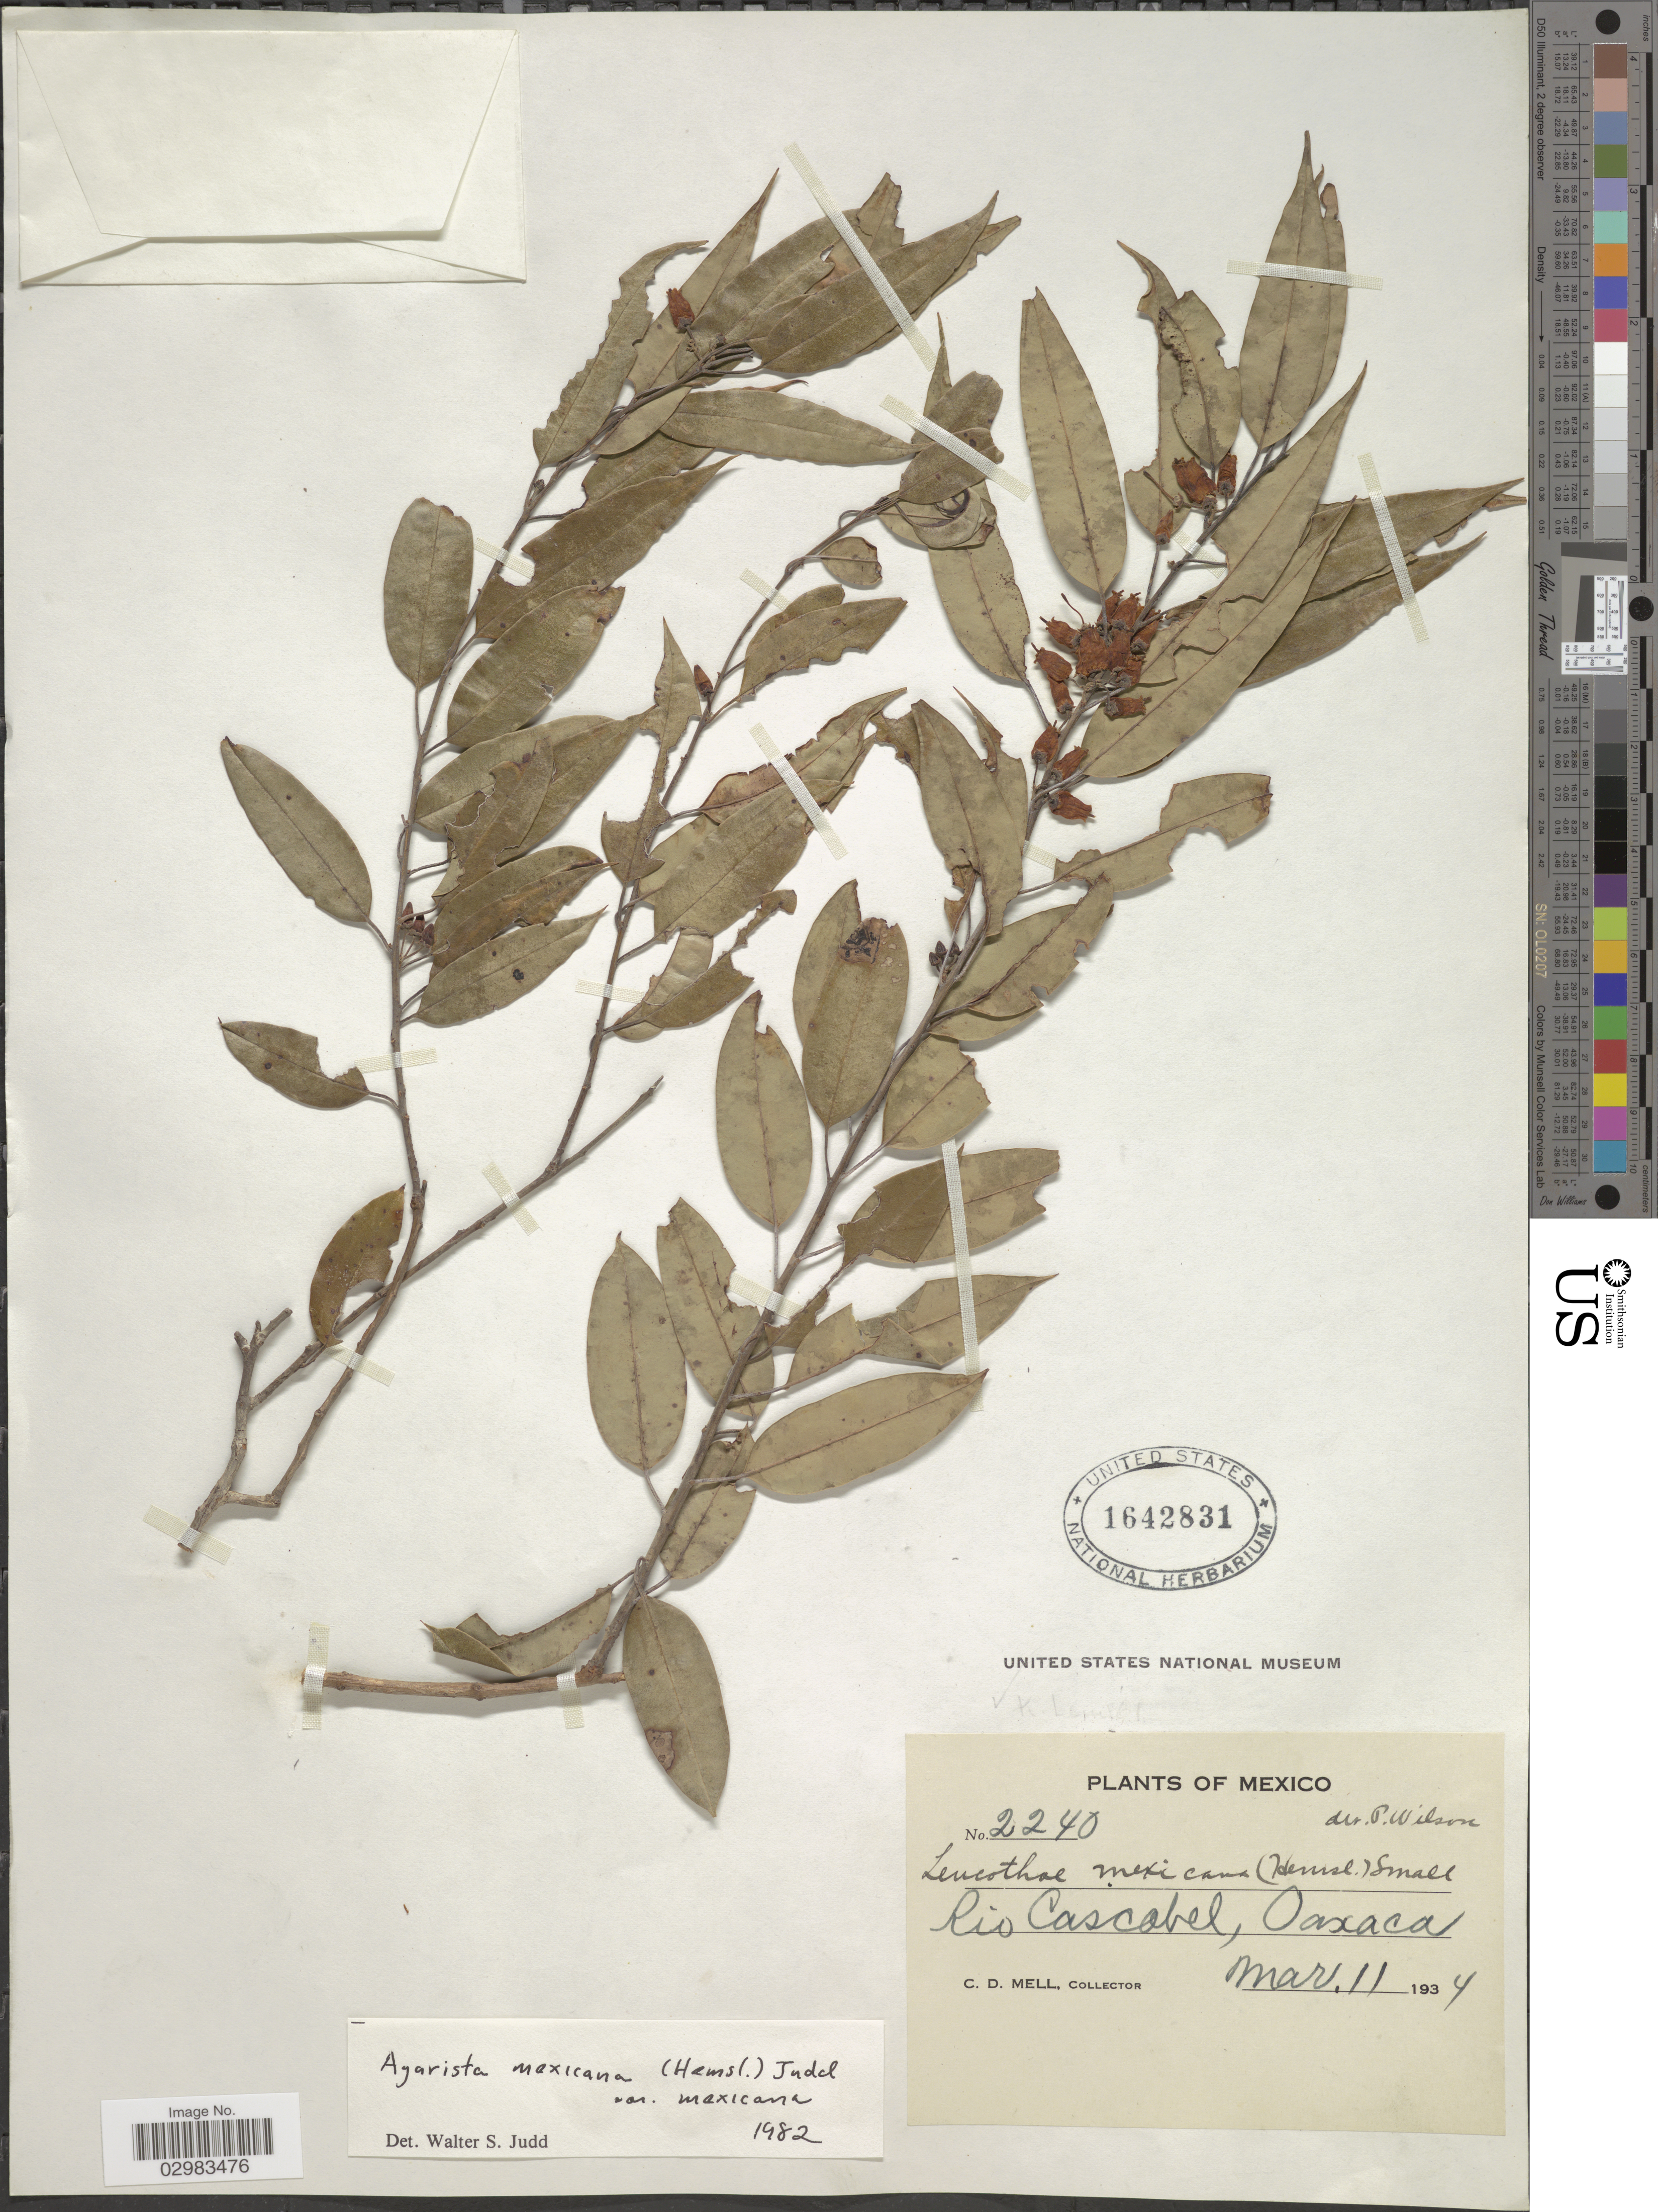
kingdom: Plantae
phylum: Tracheophyta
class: Magnoliopsida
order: Ericales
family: Ericaceae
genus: Leucothoe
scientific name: Leucothoë mexicana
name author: (Hemsl.) Small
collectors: C. D. Mell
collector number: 2240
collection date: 1934-03-11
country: Mexico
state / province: Oaxaca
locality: Rio Cascabel.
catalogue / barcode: US 1642831